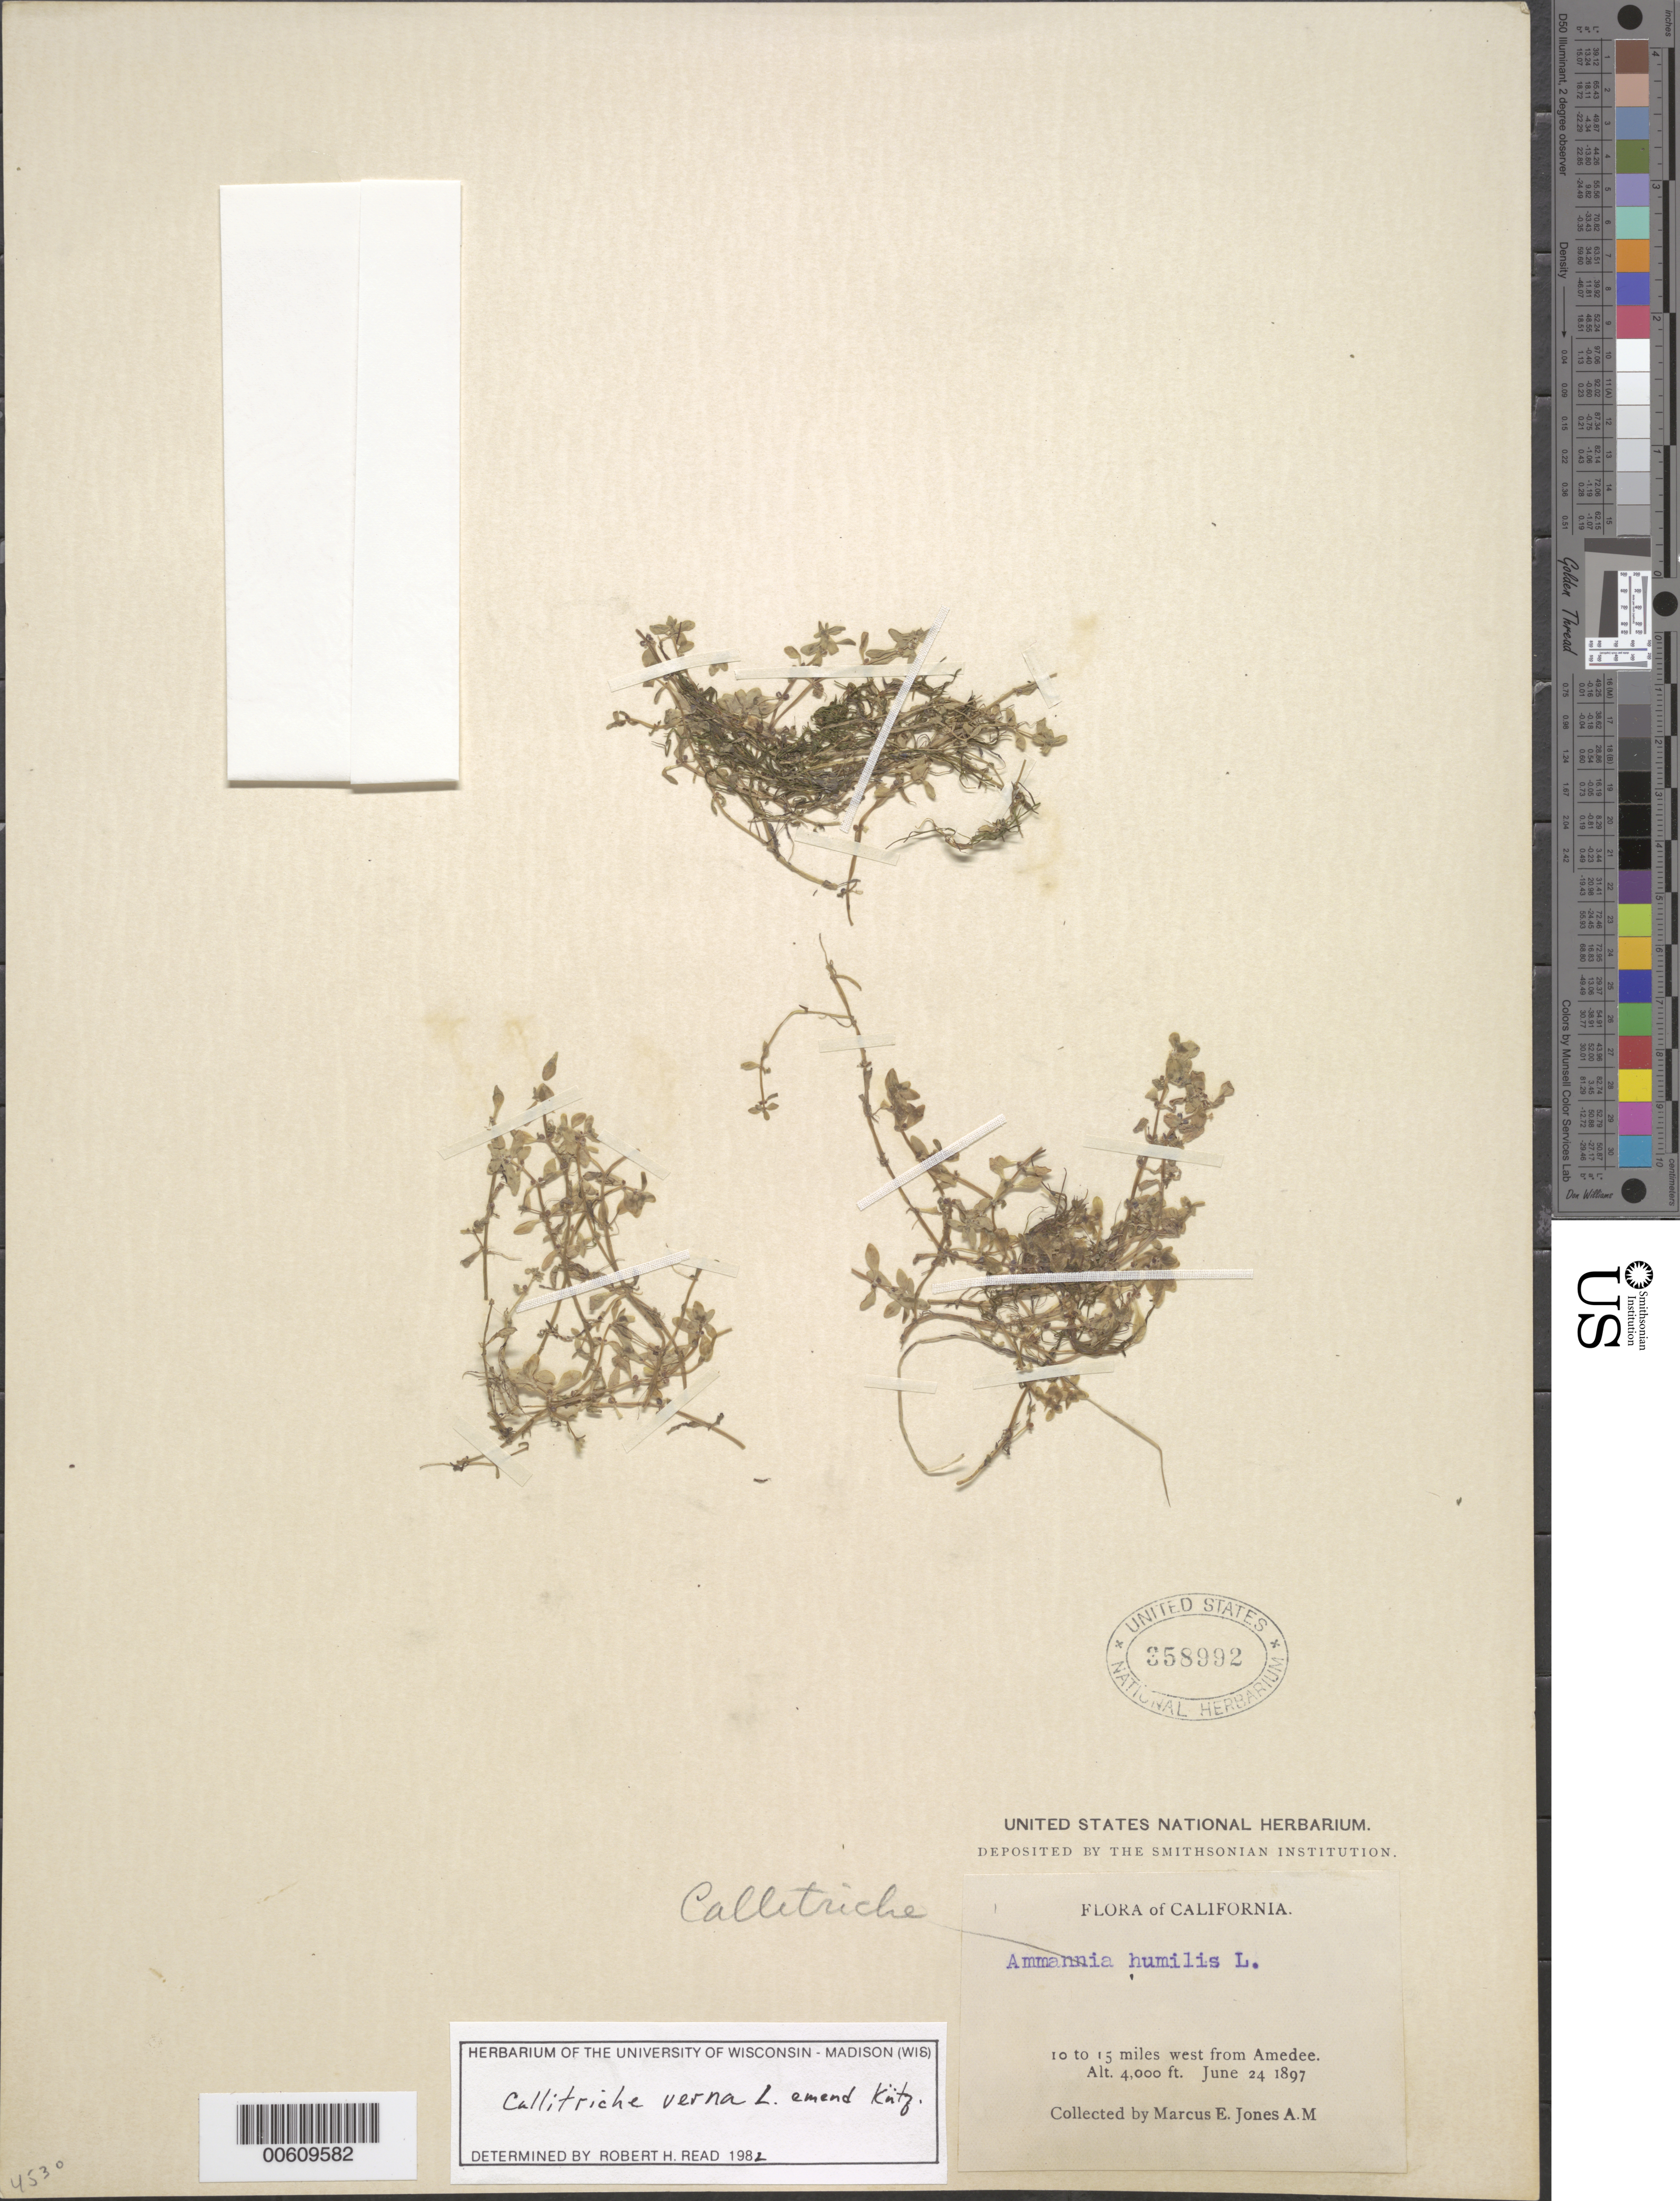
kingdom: Plantae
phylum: Tracheophyta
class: Magnoliopsida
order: Lamiales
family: Plantaginaceae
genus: Callitriche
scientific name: Callitriche verna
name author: L.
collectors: M. E. Jones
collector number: s..n.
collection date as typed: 24 Jun 1897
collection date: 1897-06-24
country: United States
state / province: California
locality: West from Amedee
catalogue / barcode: US 358992